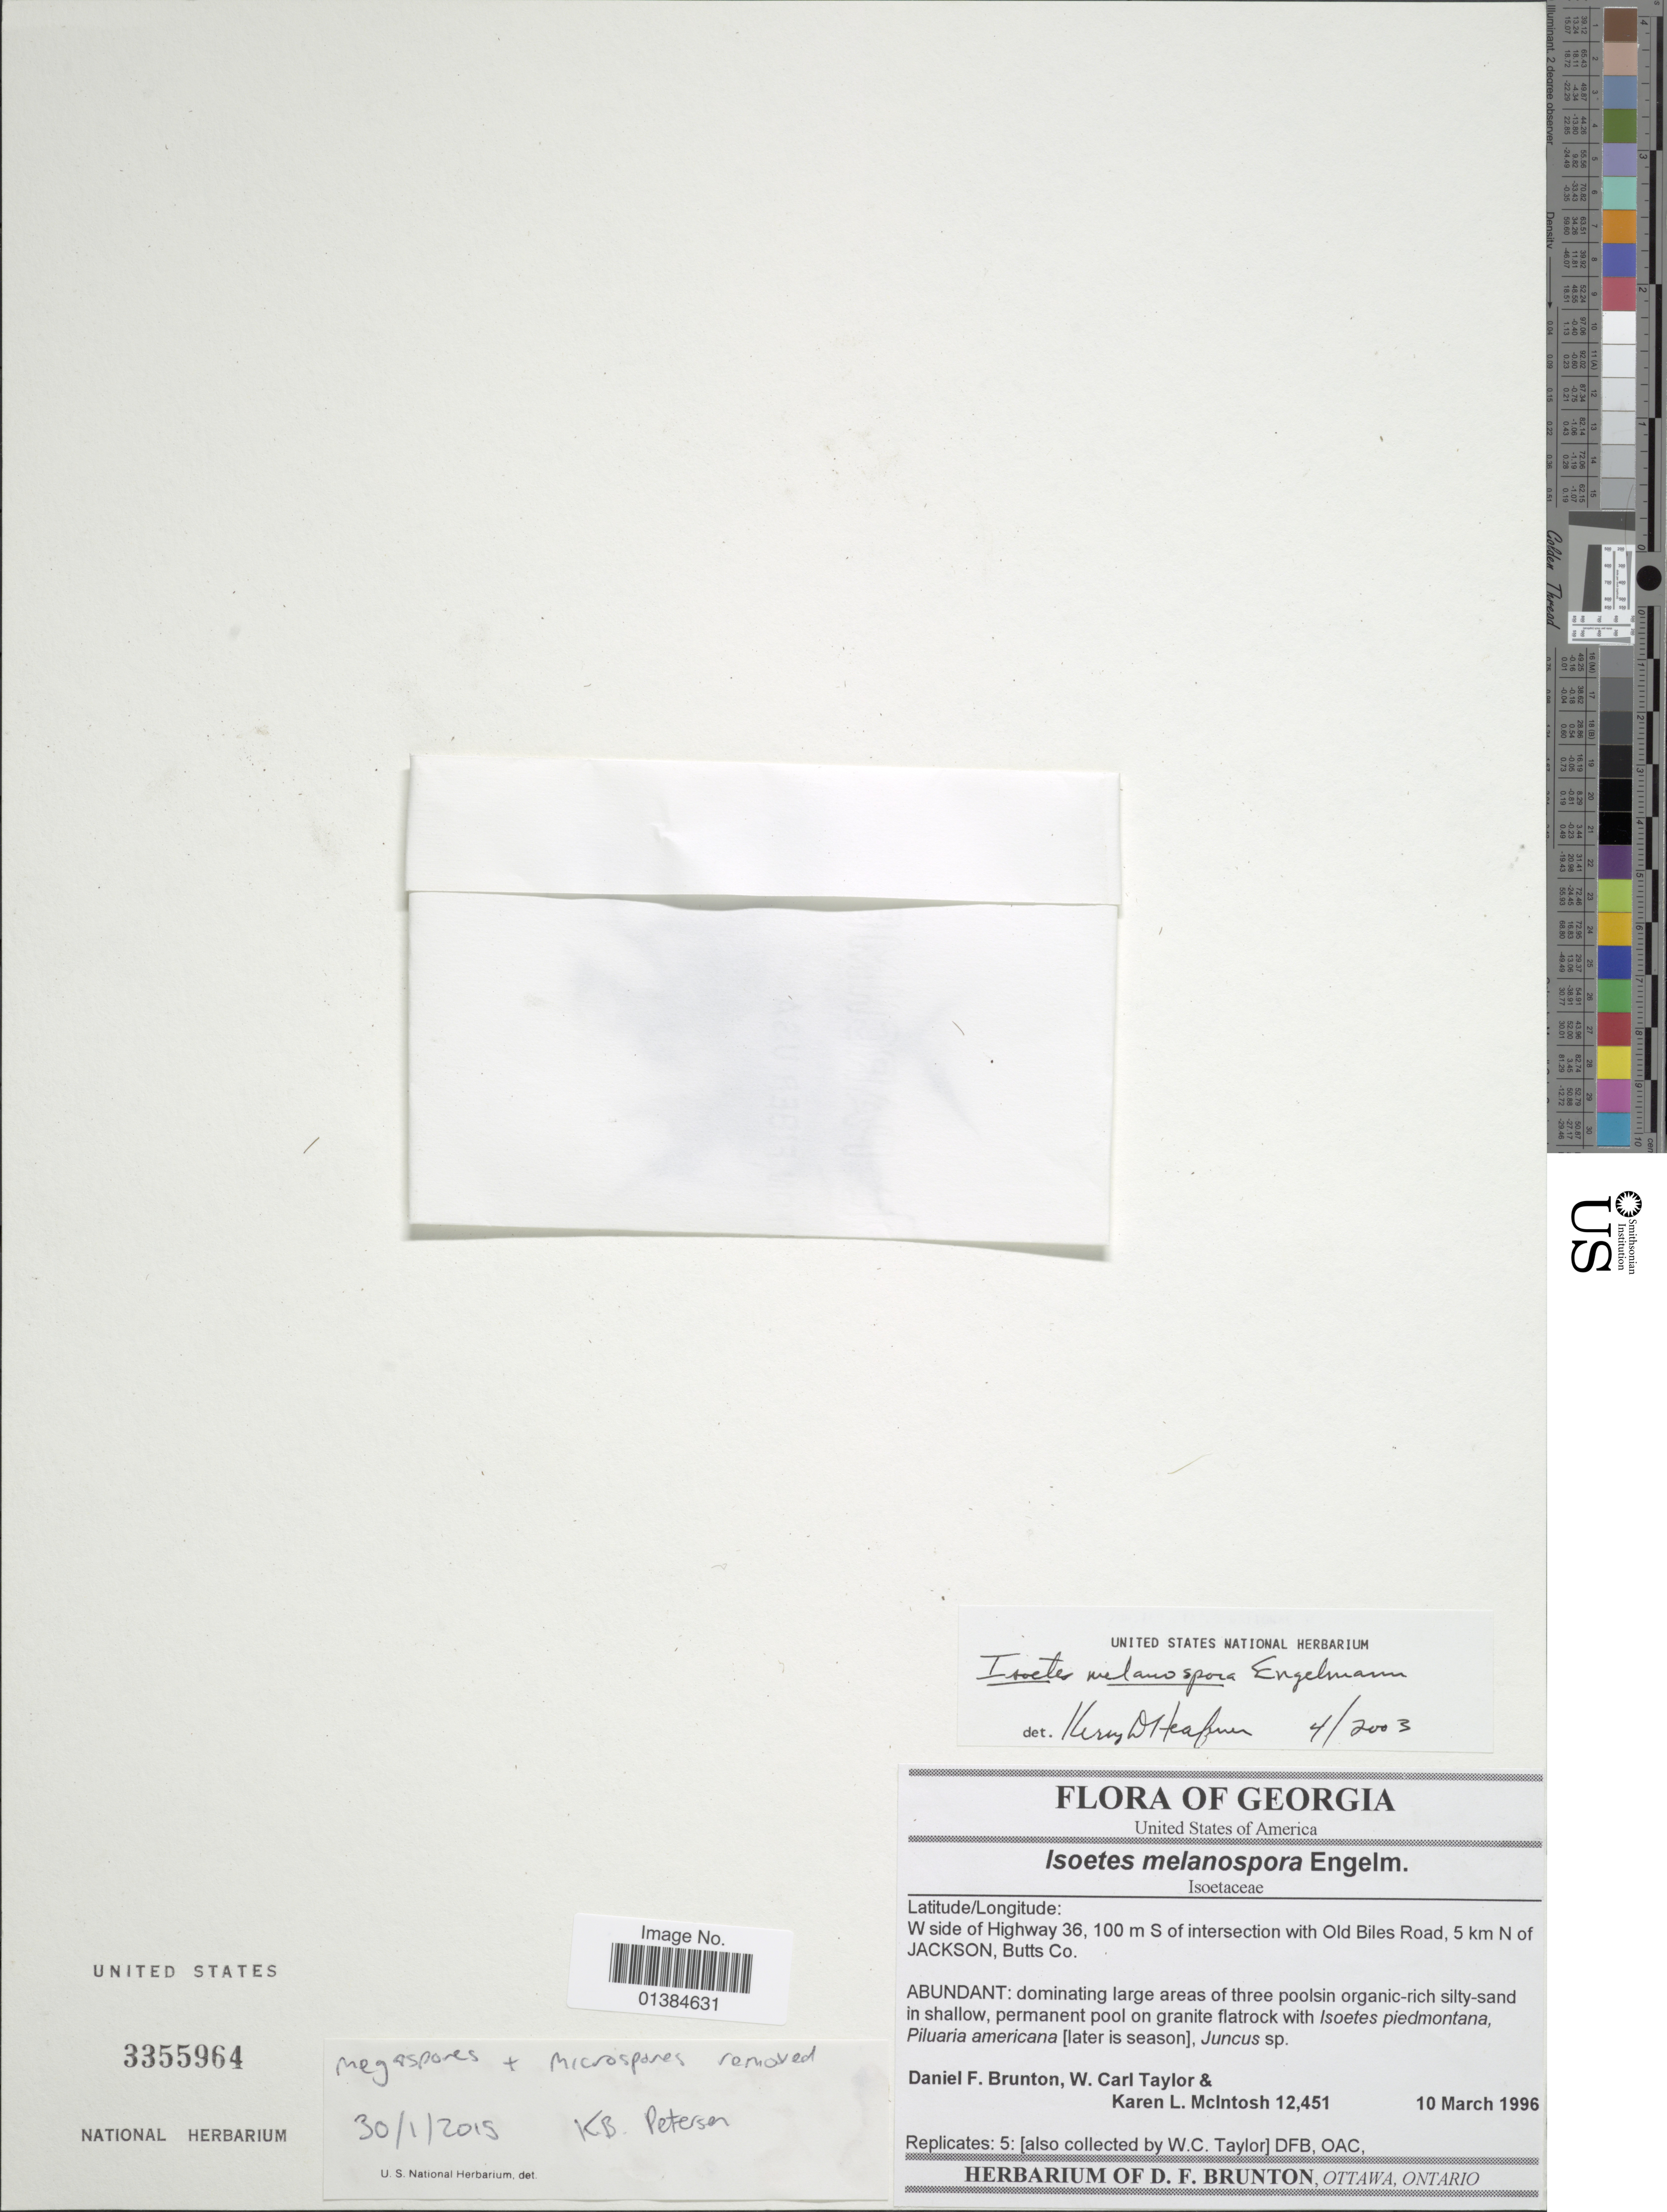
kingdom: Plantae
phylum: Tracheophyta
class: Lycopodiopsida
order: Isoetales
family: Isoetaceae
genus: Isoetes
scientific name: Isoetes melanospora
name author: Engelm.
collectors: D. Brunton, W. C. Taylor & K. McIntosh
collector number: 12451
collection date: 1996-03-10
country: United States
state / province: Georgia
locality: W side of Highway 36, 100 m S of intersection with Old Biles Road, 5 km N of Jackson, Butts Co.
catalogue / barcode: US 3355964